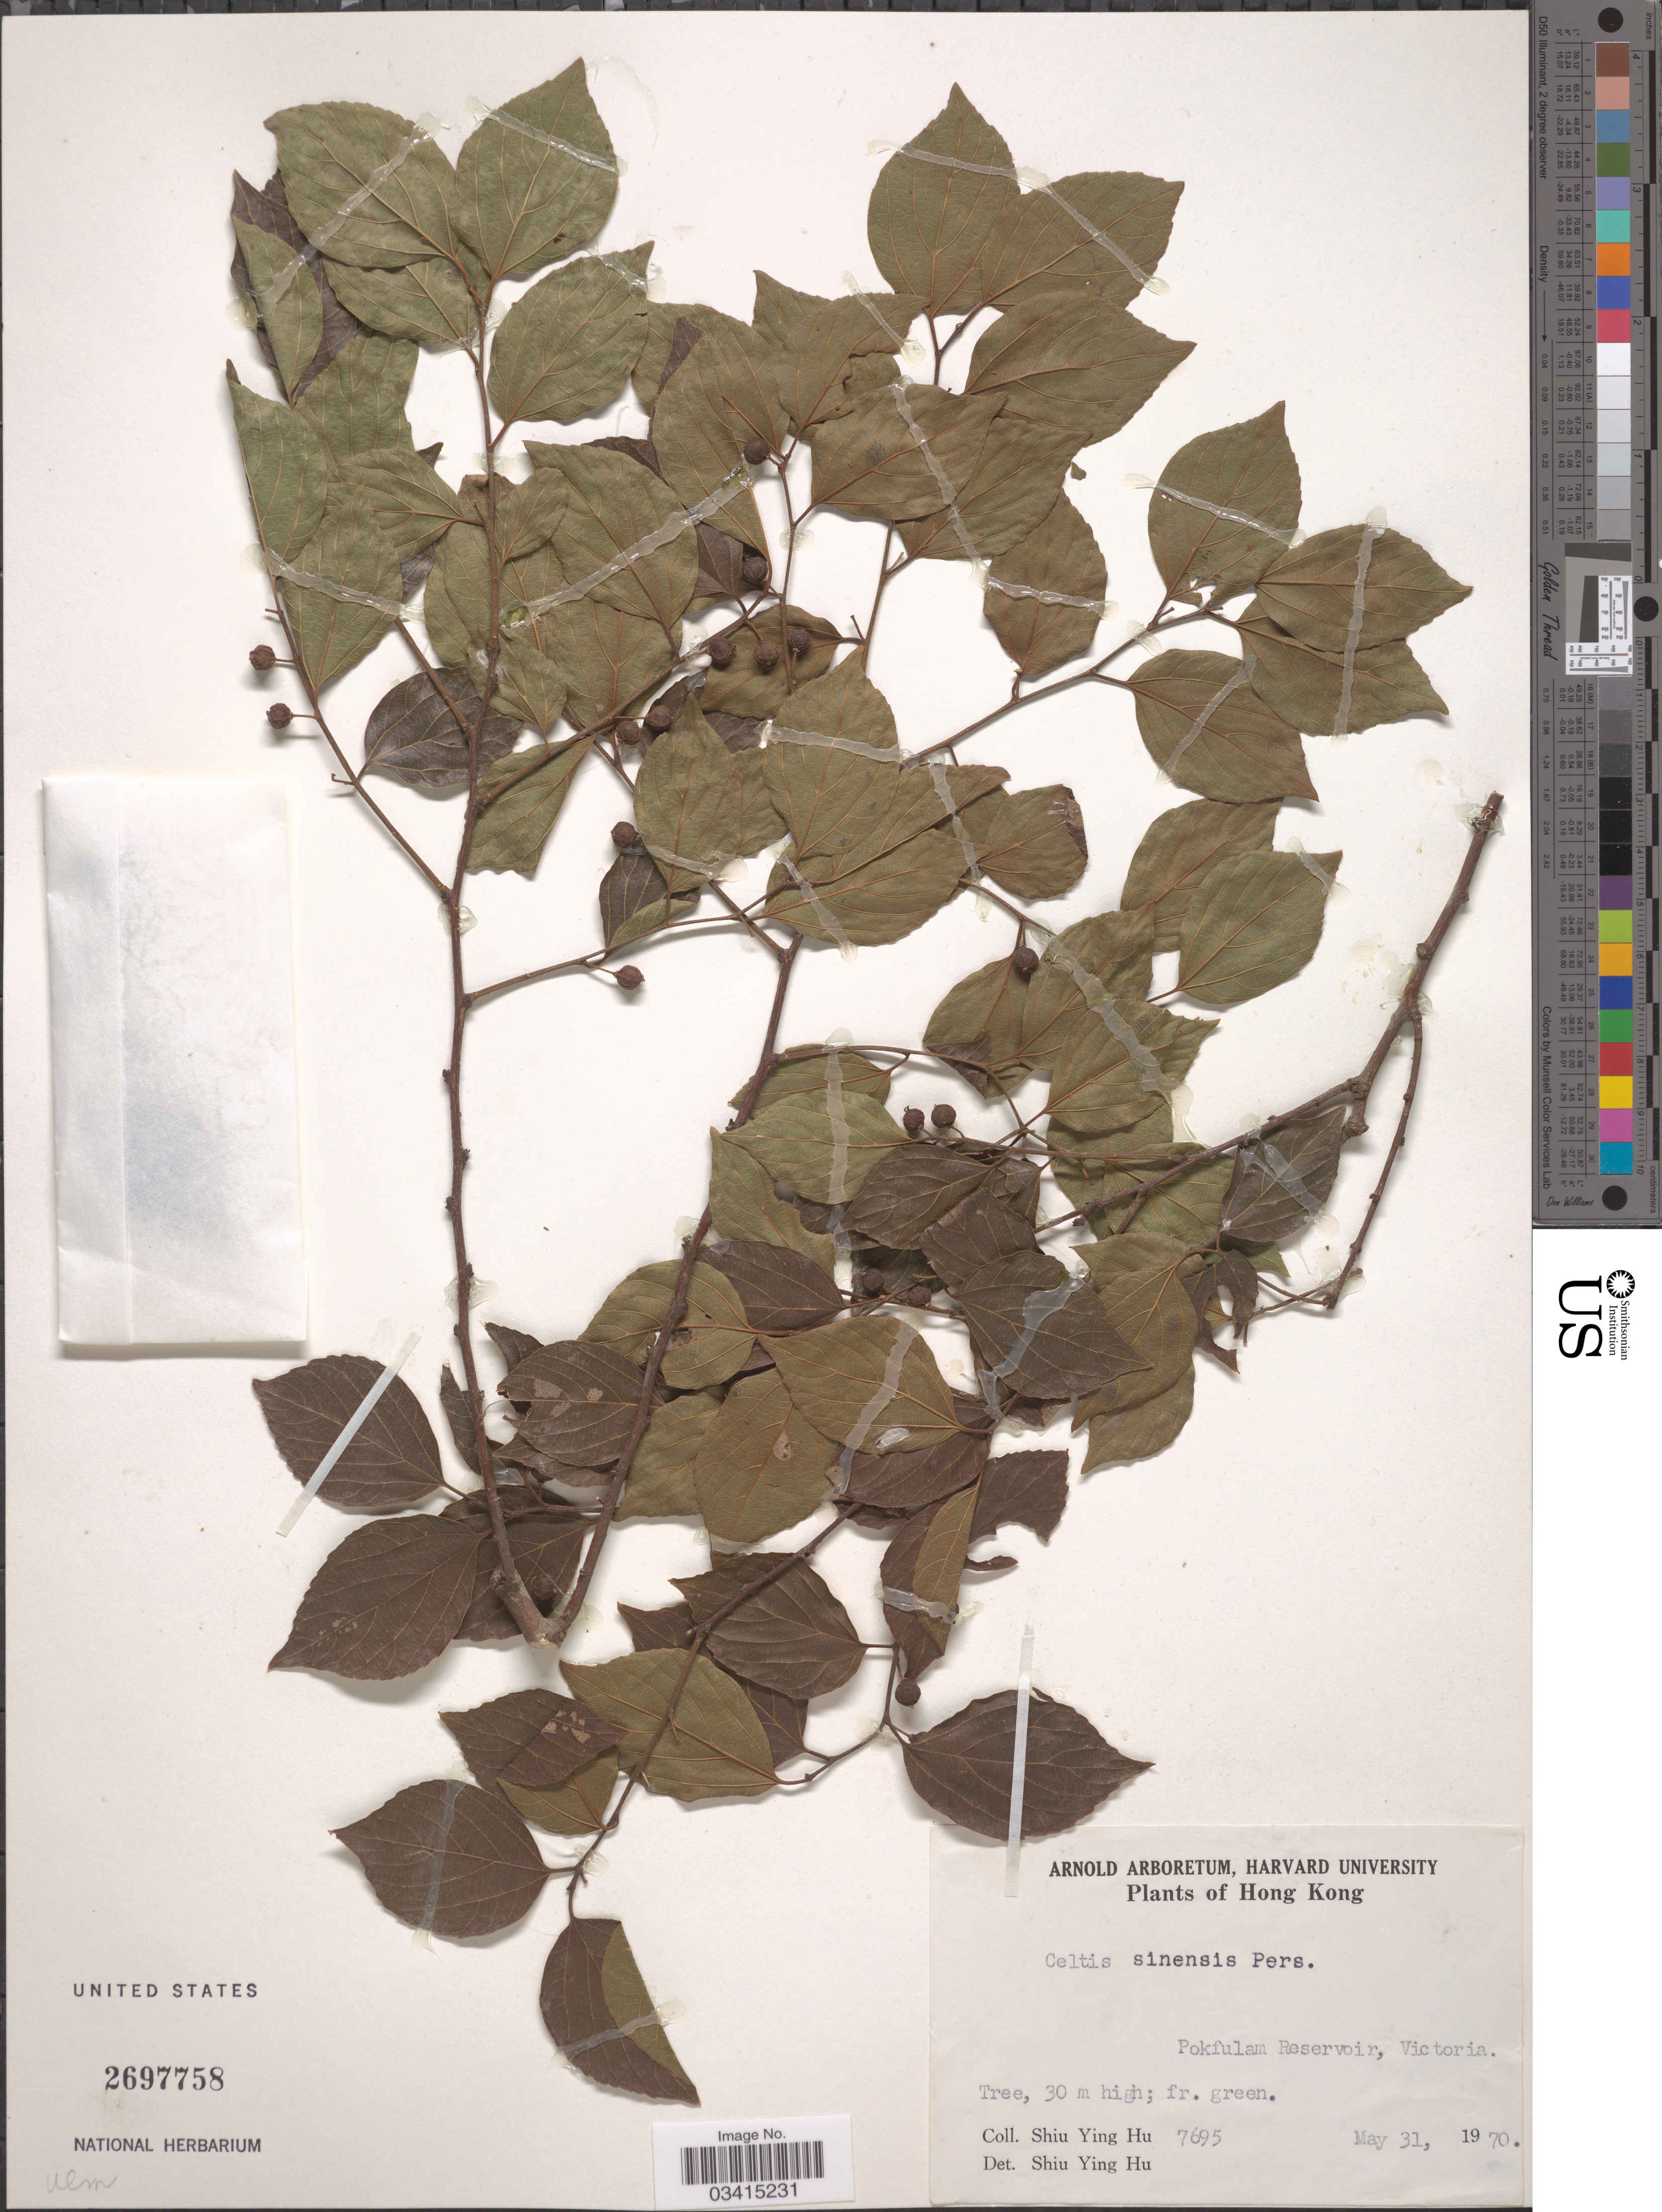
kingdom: Plantae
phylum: Tracheophyta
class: Magnoliopsida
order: Rosales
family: Cannabaceae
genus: Celtis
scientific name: Celtis sinensis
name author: Pers.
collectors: S. Y. Hu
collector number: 7695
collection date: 1970-05-31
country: China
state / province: Hong Kong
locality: Pokfulam Reservoir, Victoria.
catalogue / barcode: US 2697758